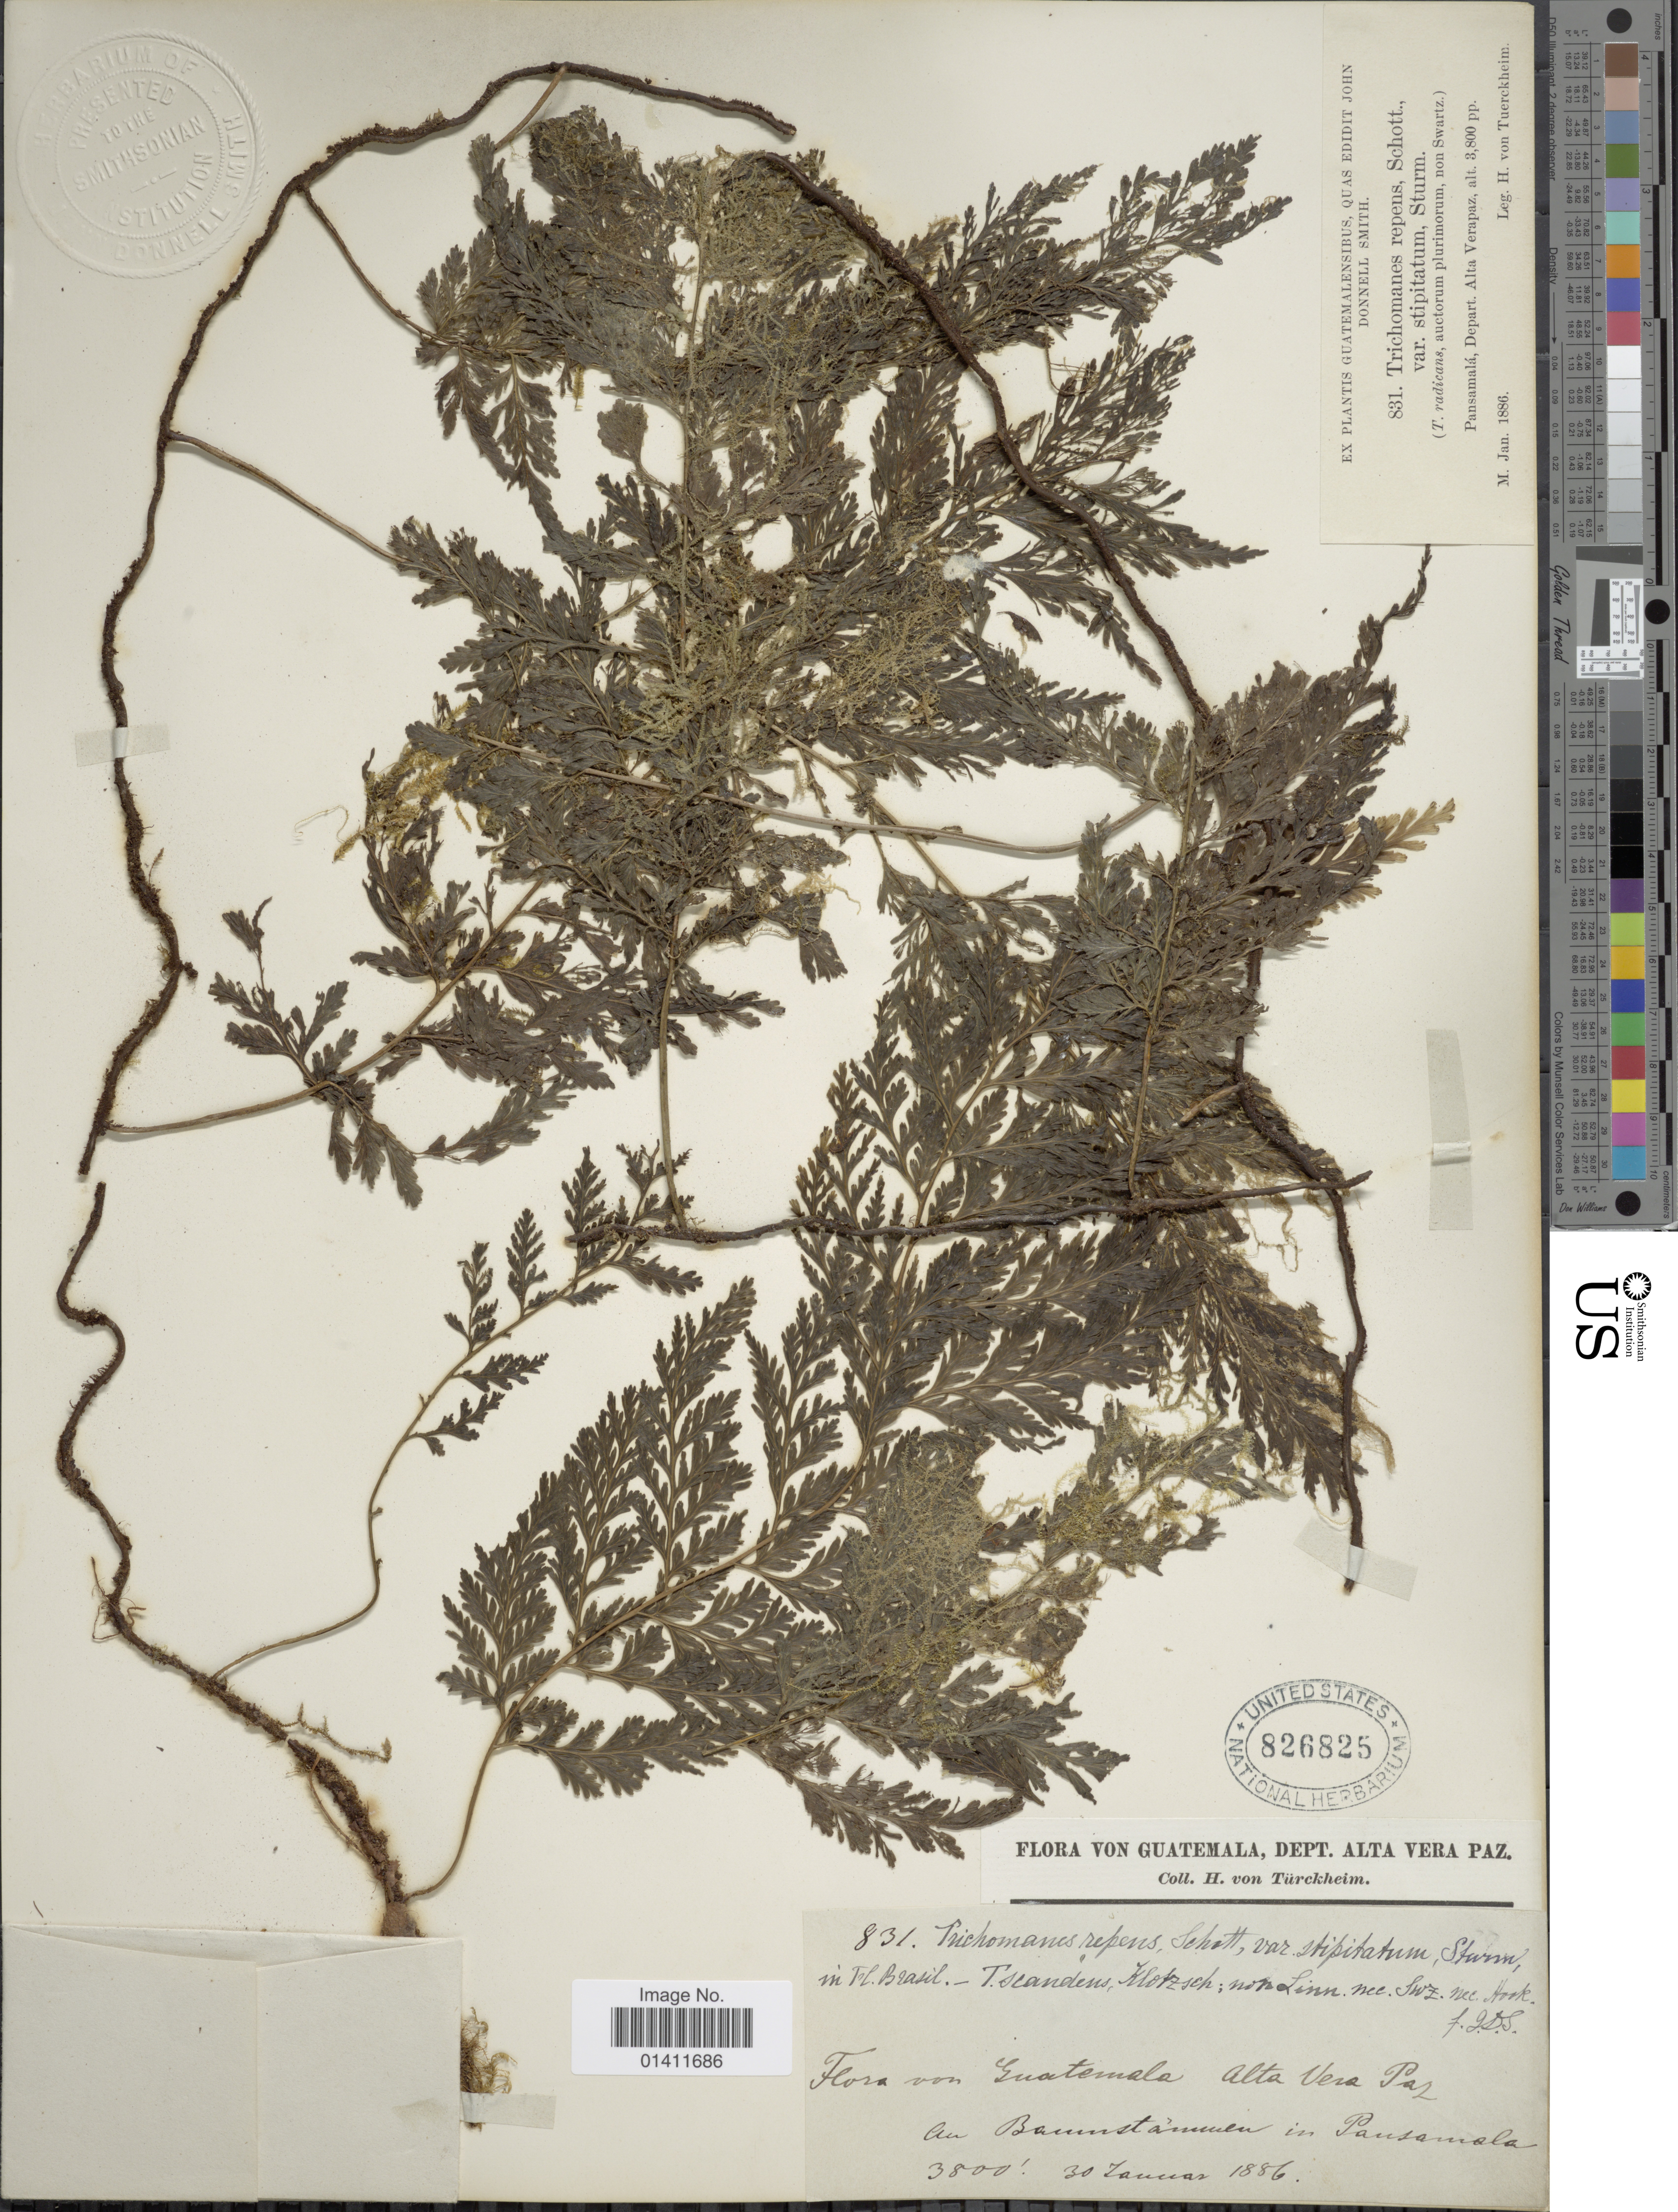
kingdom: Plantae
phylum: Tracheophyta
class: Polypodiopsida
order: Hymenophyllales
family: Hymenophyllaceae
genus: Vandenboschia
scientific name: Vandenboschia radicans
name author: (Sw.) Copel.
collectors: H. von Türckheim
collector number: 831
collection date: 1886-01-30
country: Guatemala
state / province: Alta Verapaz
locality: An baumstämmen in Pansamala. [on tree trunks in Pansamala]. Alta Vera Paz.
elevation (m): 1158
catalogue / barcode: US 826825